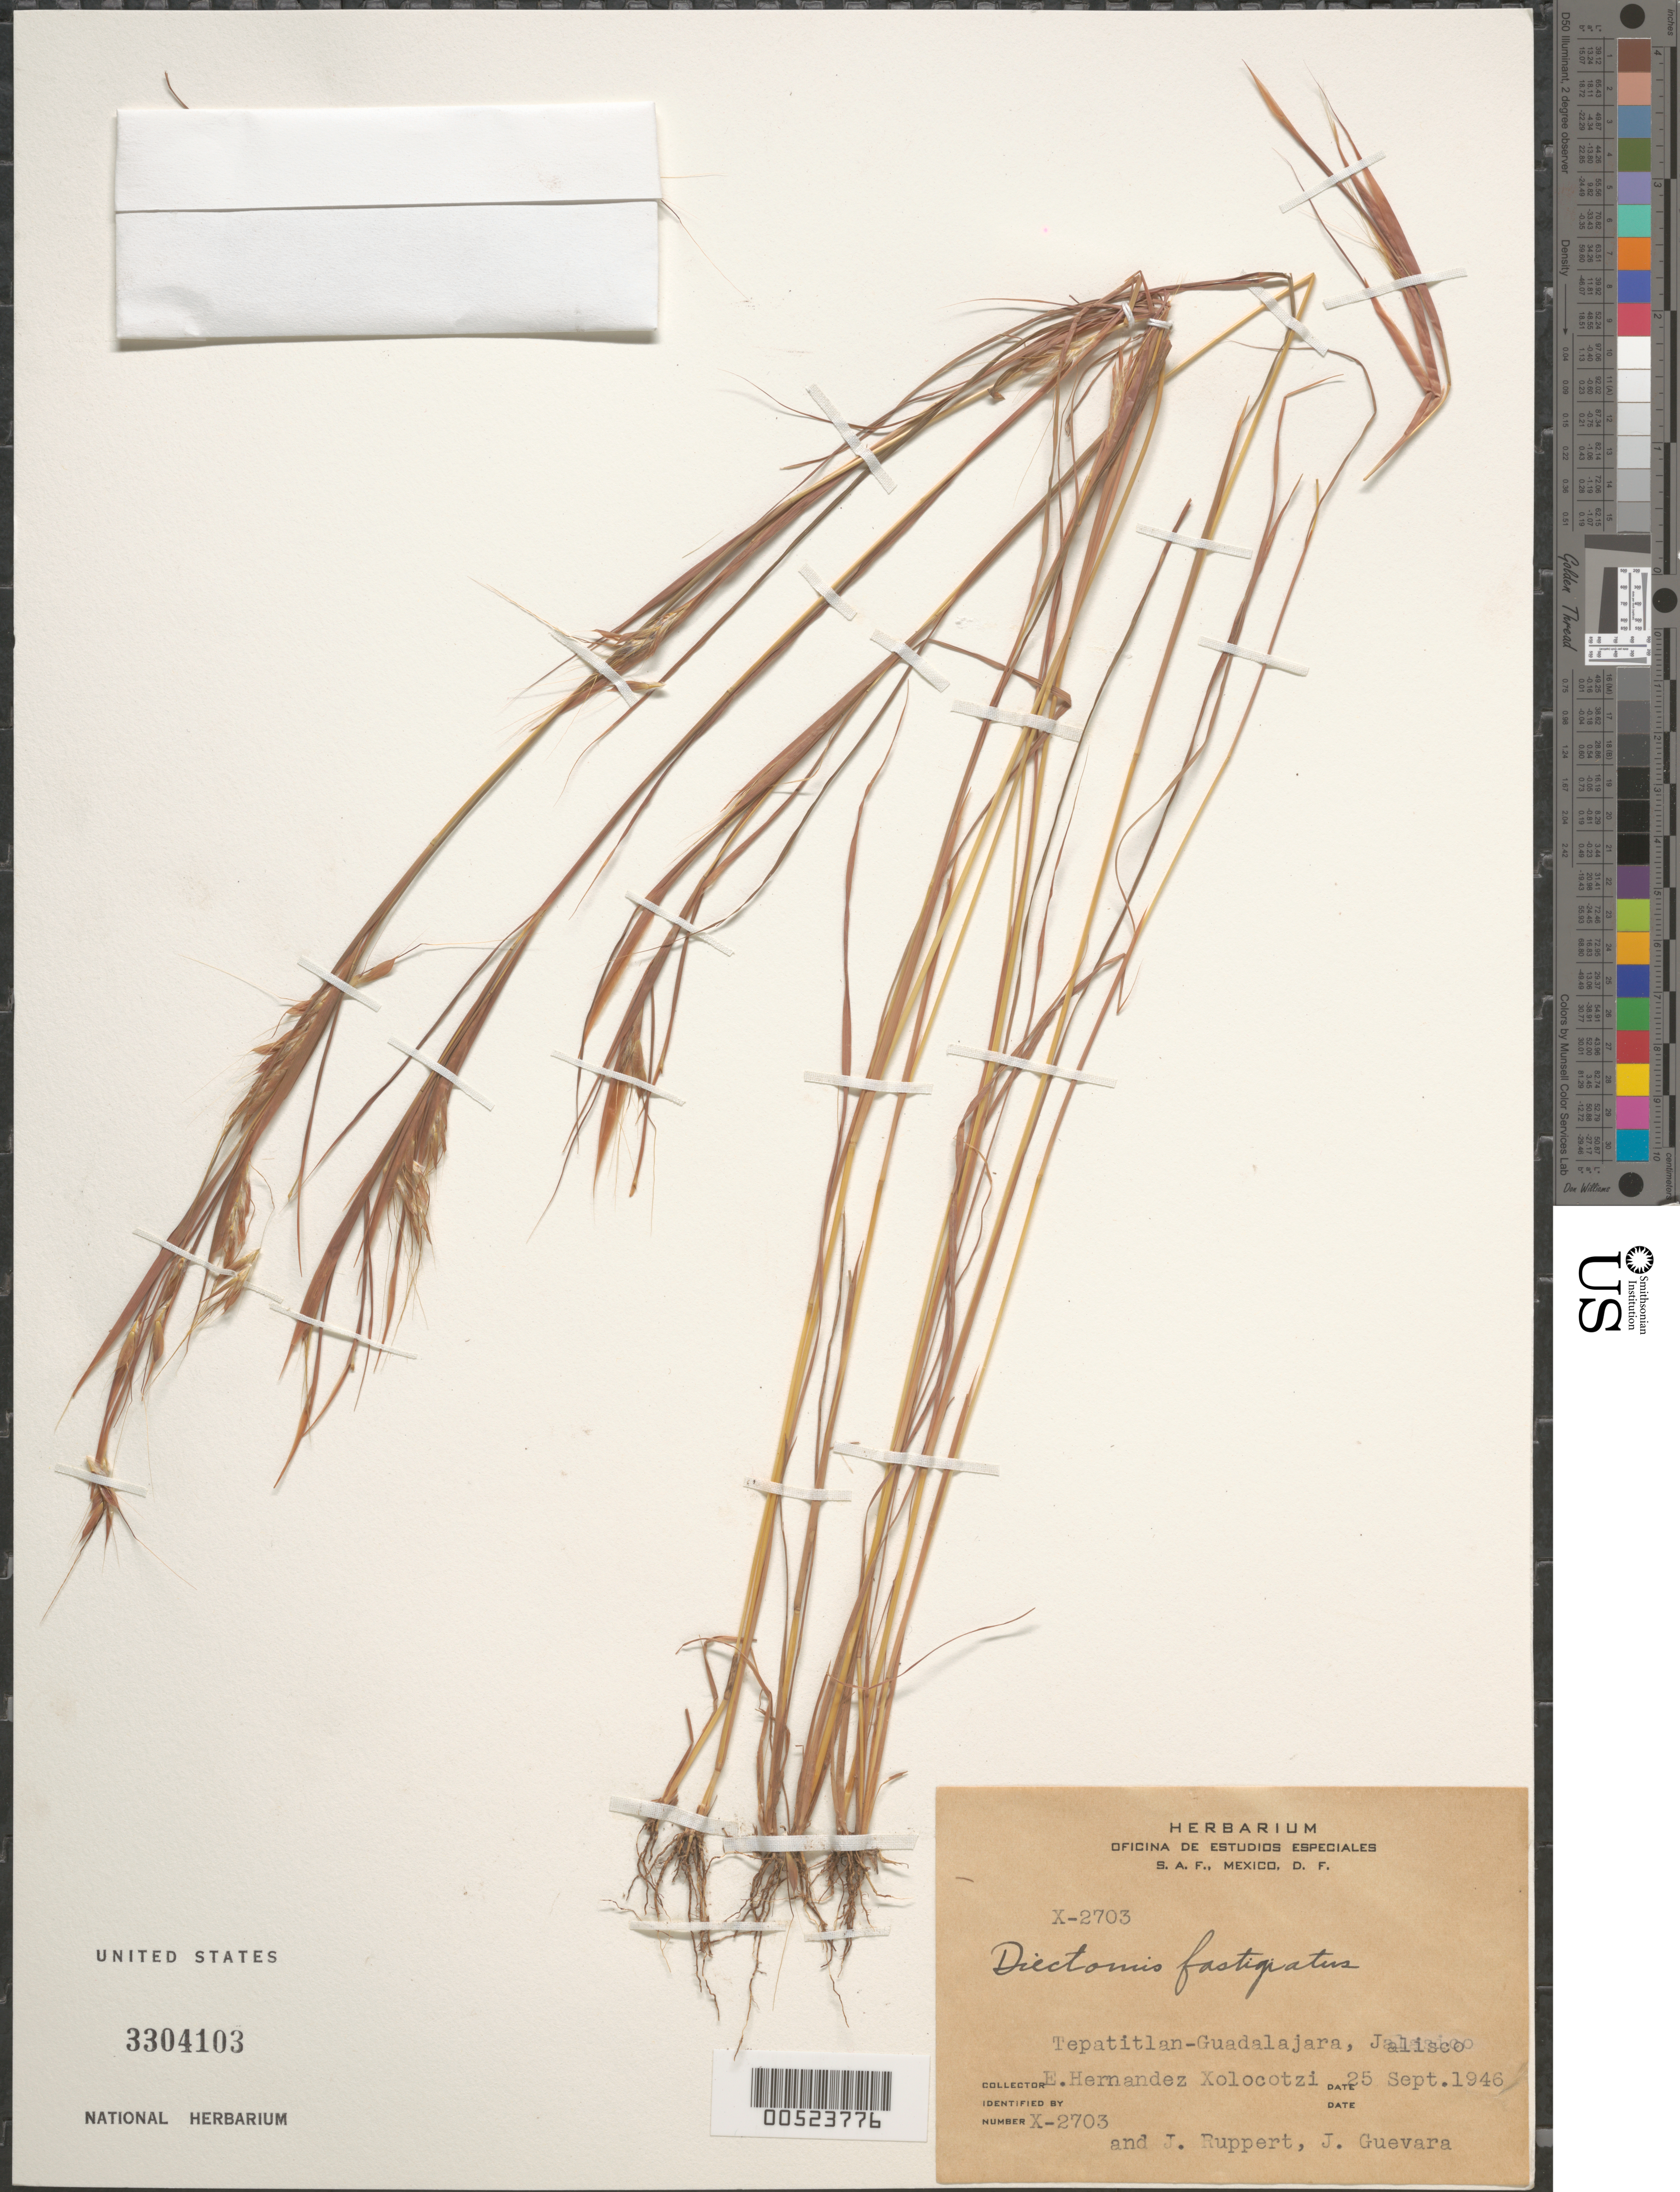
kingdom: Plantae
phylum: Tracheophyta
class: Liliopsida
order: Poales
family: Poaceae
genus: Diectomis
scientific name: Diectomis fastigiata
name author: (Sw.) P. Beauv.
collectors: E. I. Hernández-X., J. Ruppert & J. Guevara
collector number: X-2703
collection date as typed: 25 Sep 1946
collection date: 1946-09-25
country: Mexico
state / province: Jalisco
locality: Tepatitlan-Guadalajara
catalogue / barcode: US 3304103